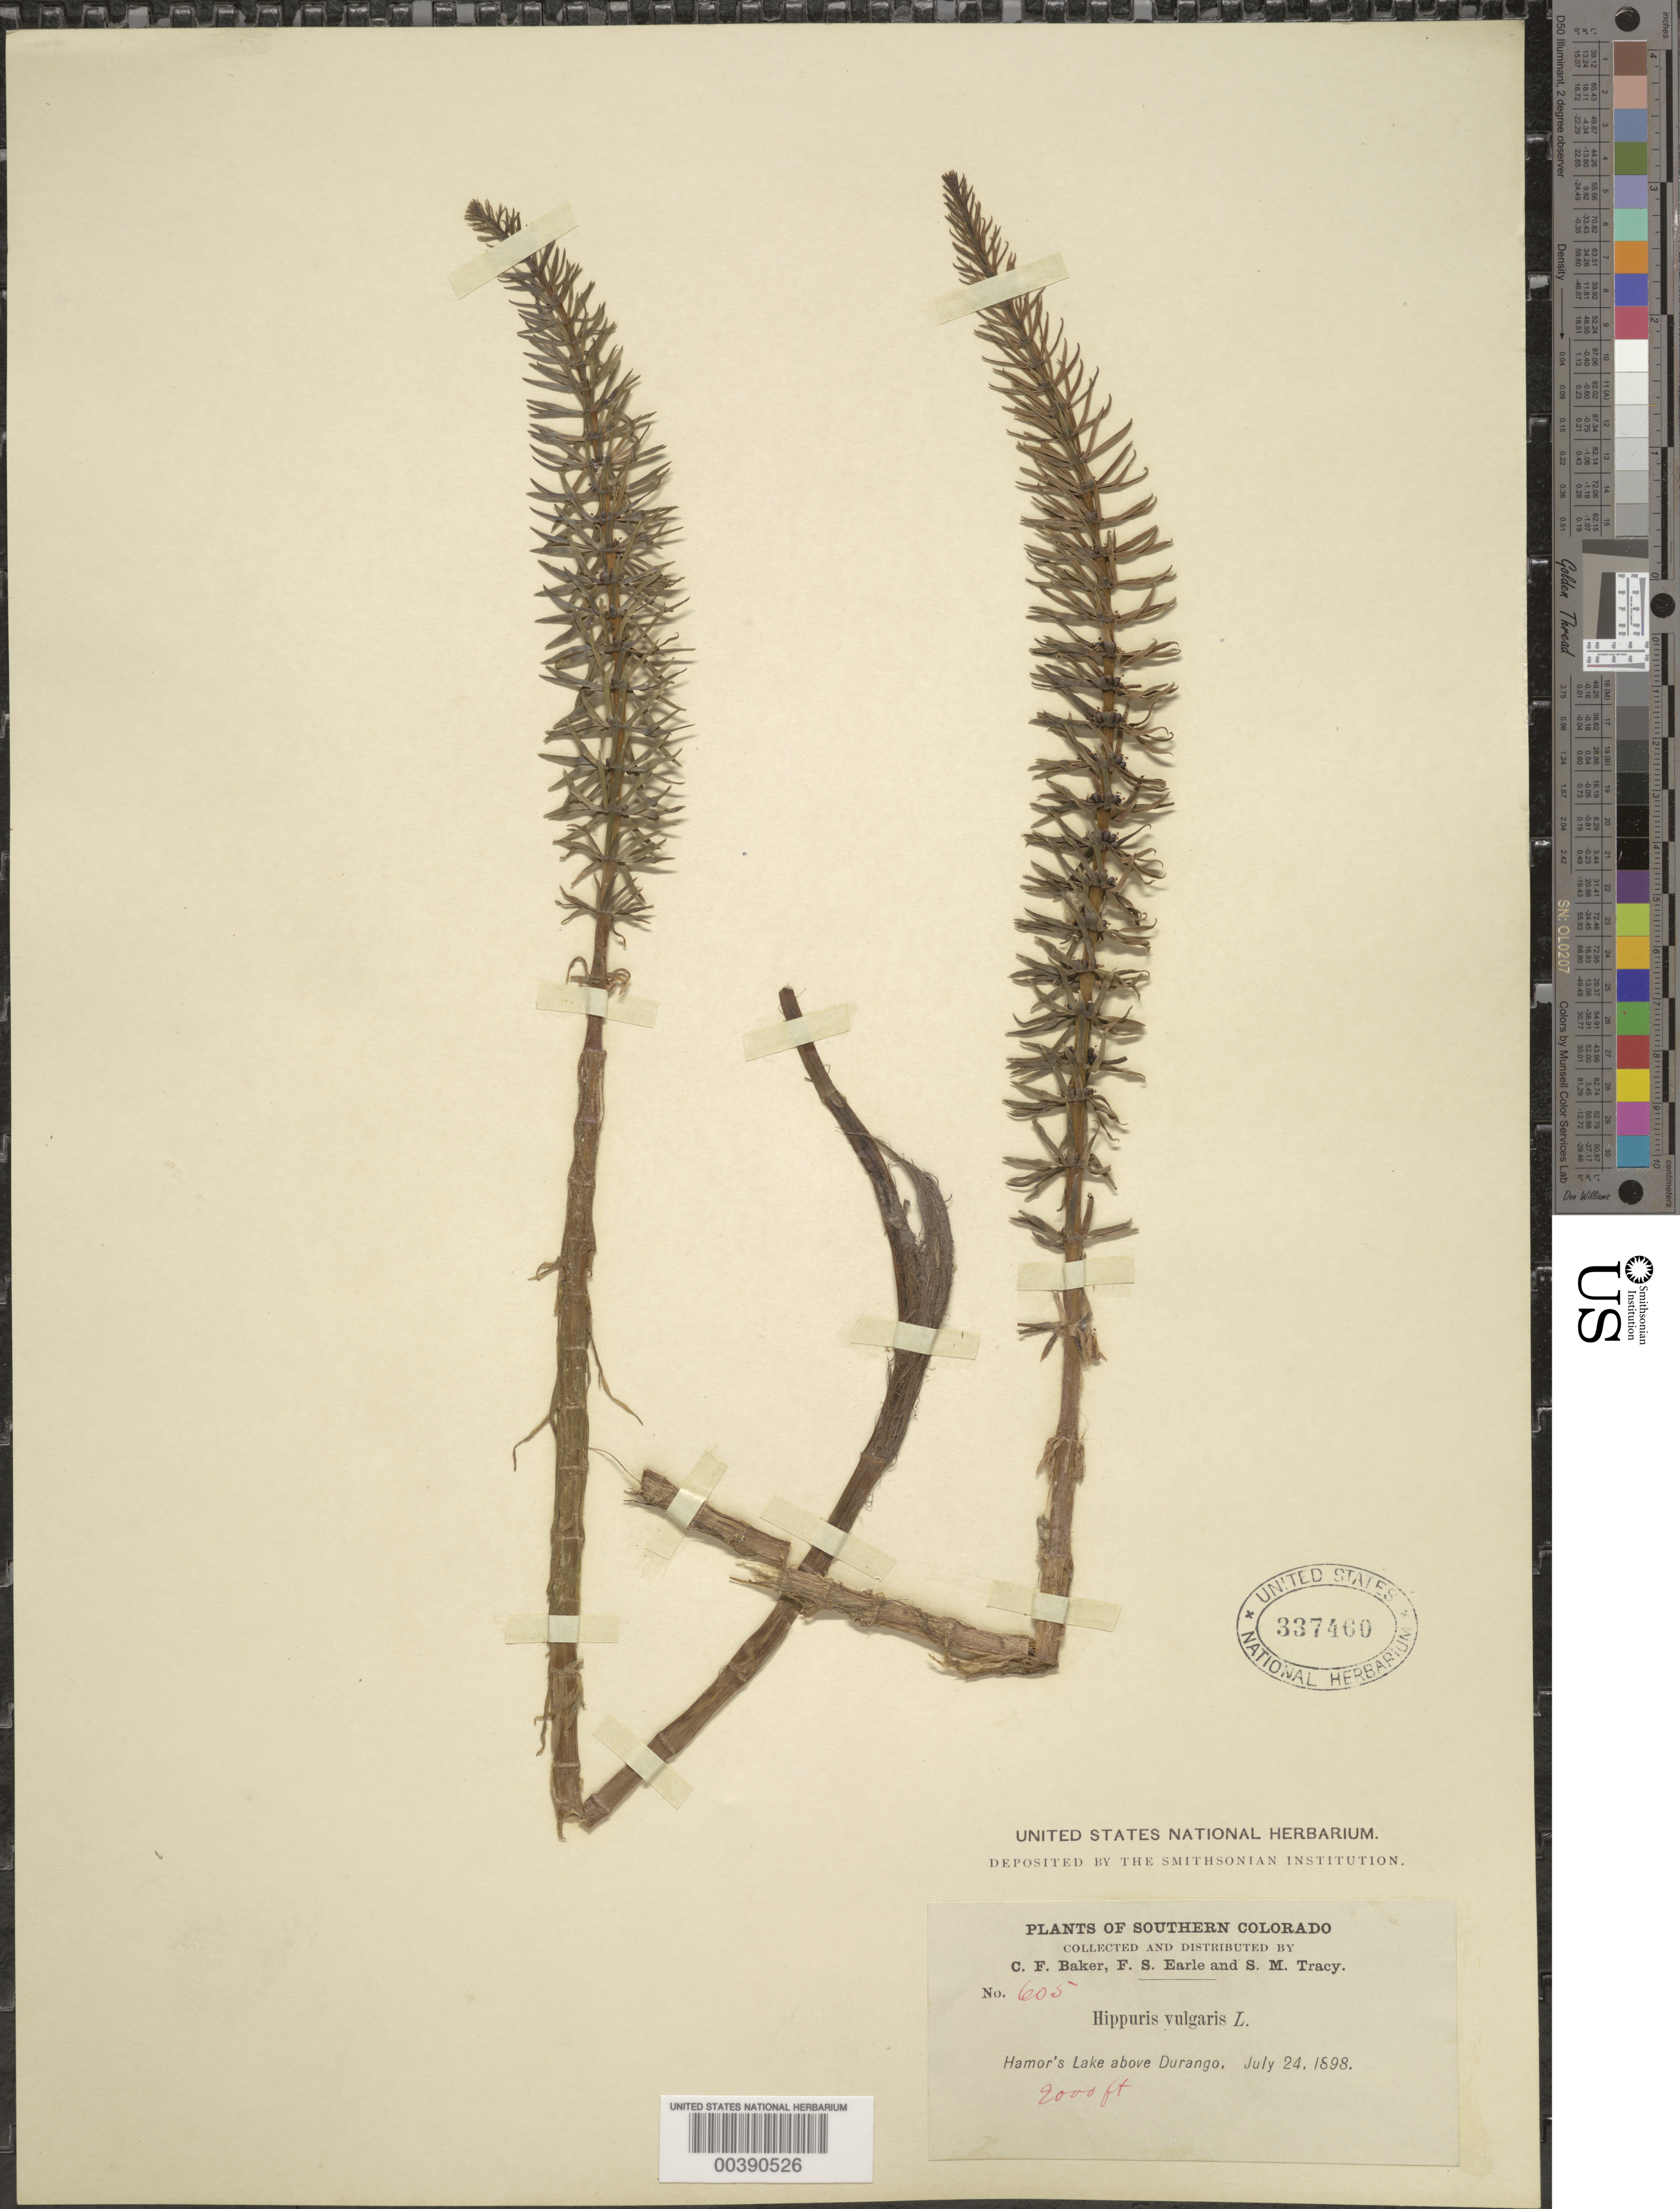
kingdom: Plantae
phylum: Tracheophyta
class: Magnoliopsida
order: Lamiales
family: Plantaginaceae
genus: Hippuris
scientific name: Hippuris vulgaris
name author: L.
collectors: C. F. Baker, F. S. Earle & S. M. Tracy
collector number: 605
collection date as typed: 24 Jul 1898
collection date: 1898-07-24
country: United States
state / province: Colorado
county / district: La Plata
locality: Hamor's lake, above durango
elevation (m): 2743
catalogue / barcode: US 337460